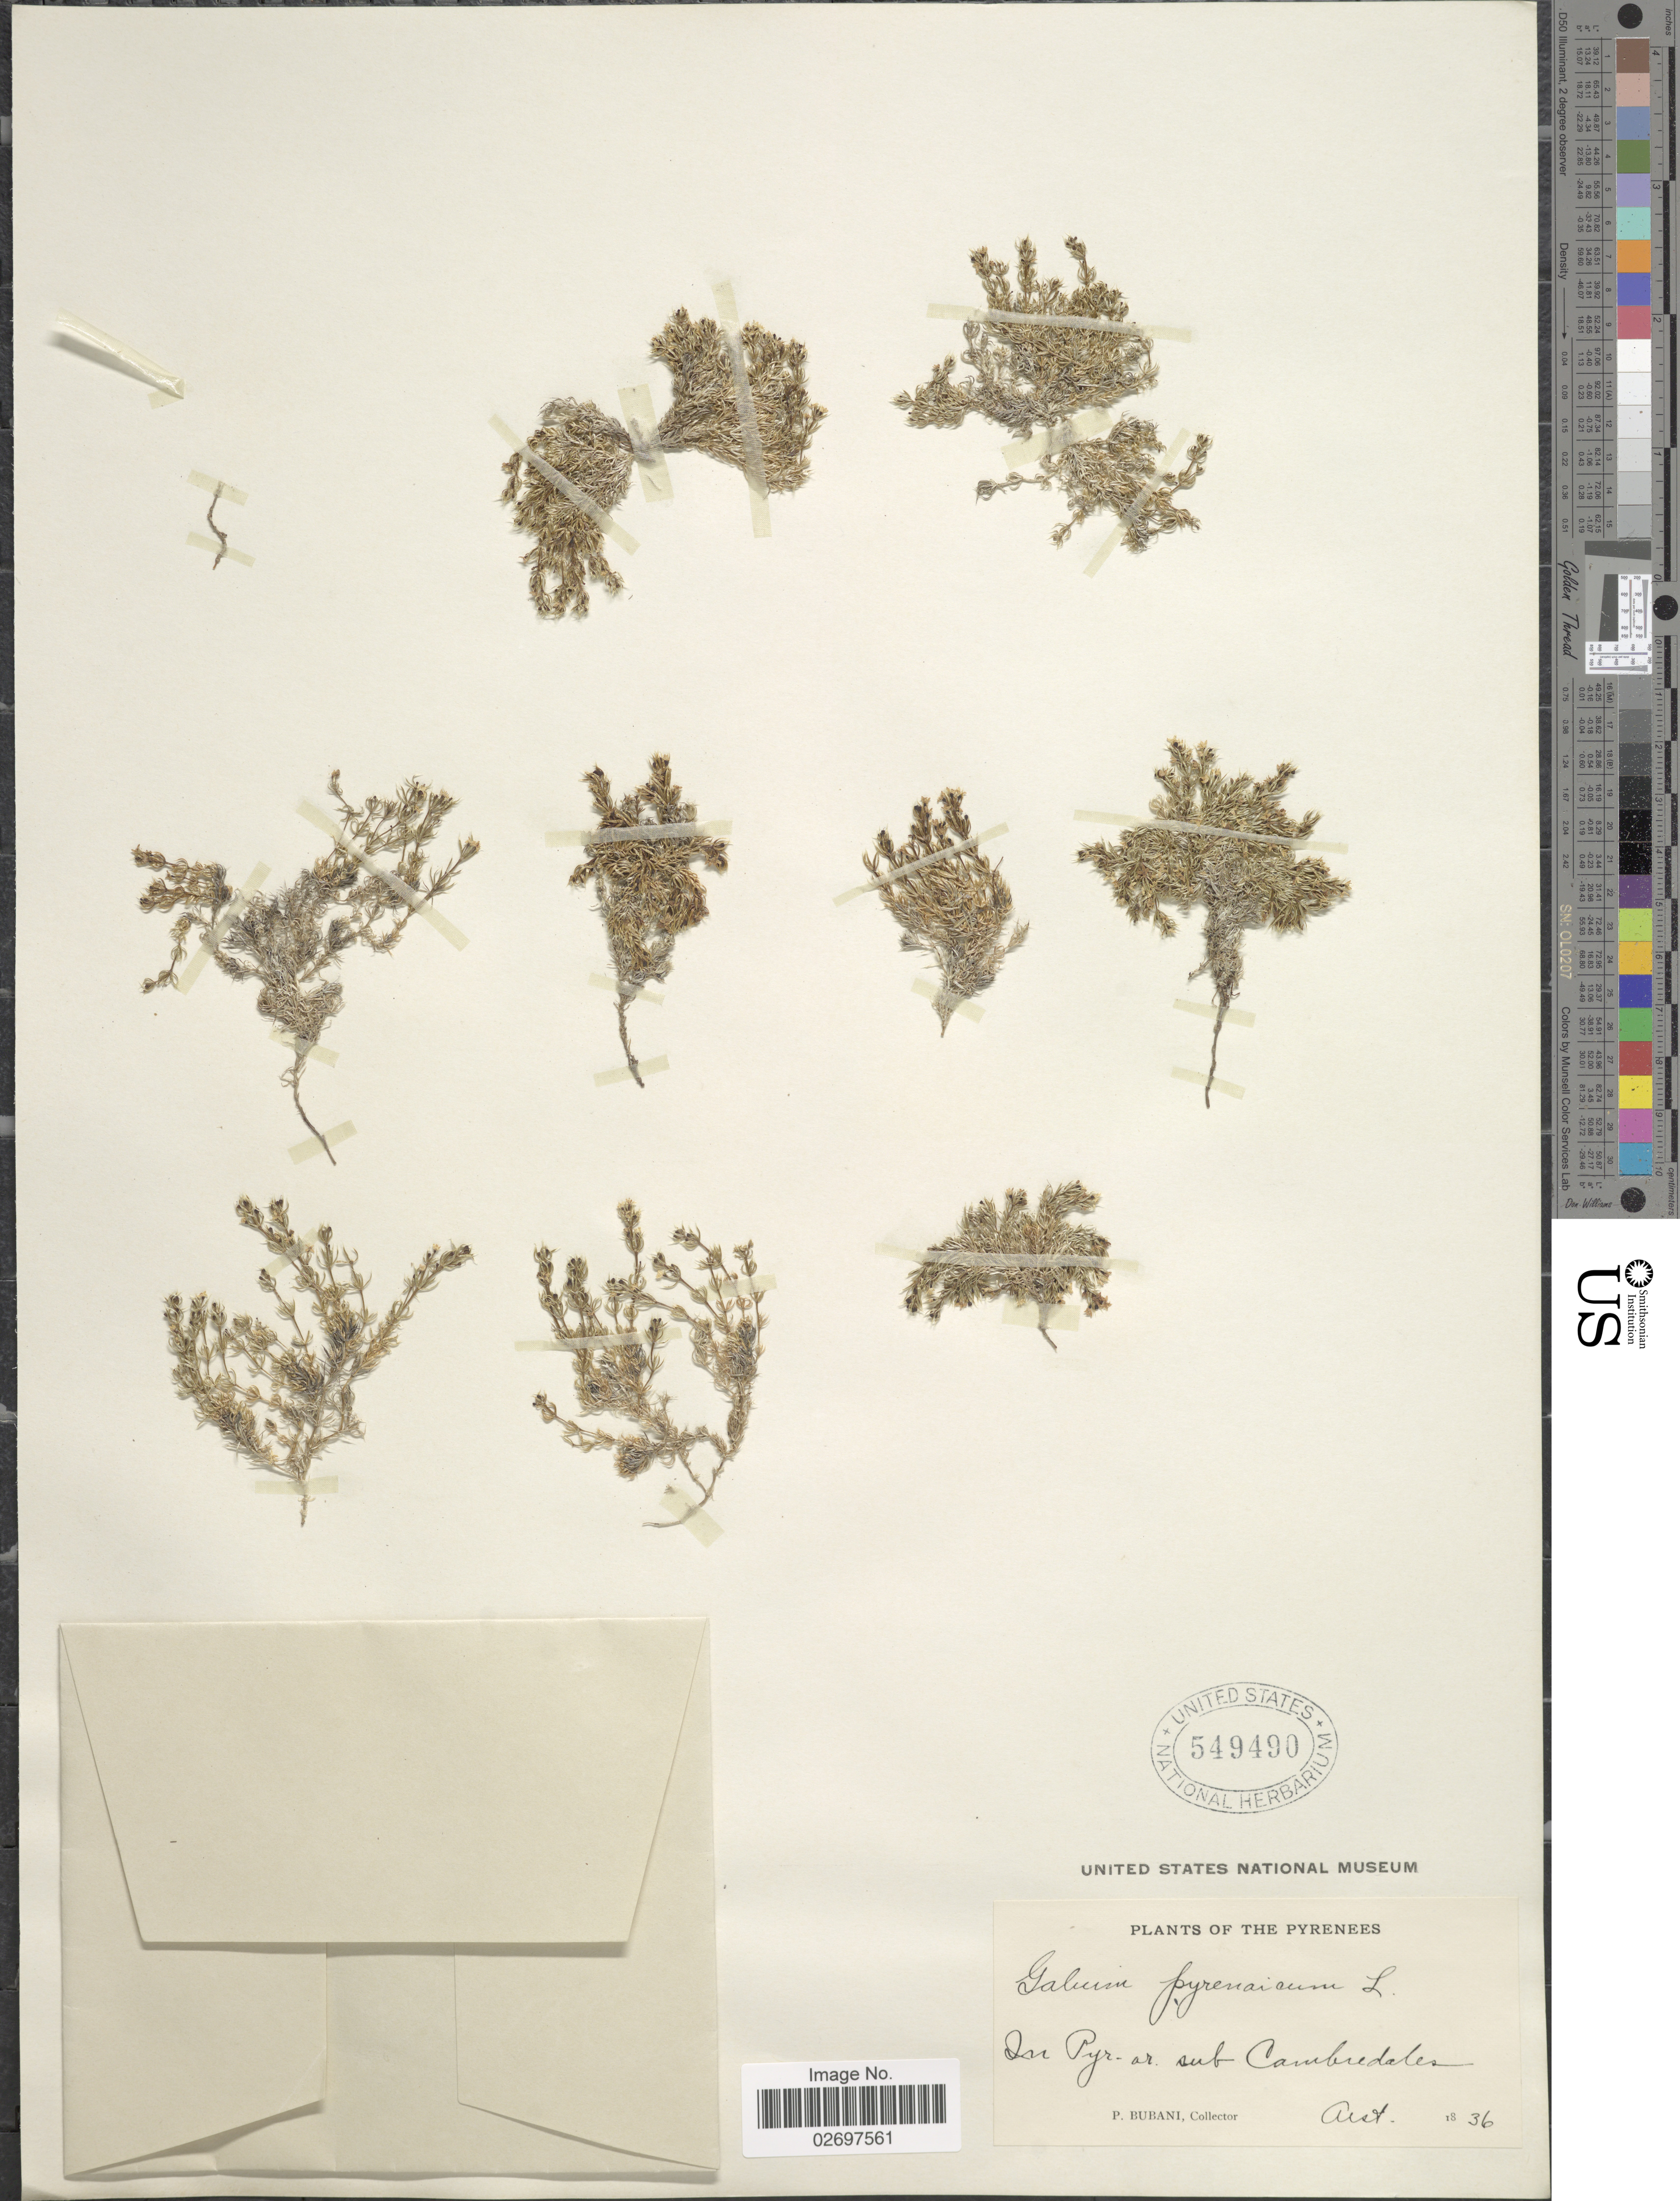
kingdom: Plantae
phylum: Tracheophyta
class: Magnoliopsida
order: Gentianales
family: Rubiaceae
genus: Galium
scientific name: Galium pyrenaicum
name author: Gouan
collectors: P. Bubani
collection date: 1836-08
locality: Pyrenees. In Pyr. or. sub Cambredales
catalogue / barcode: US 549490